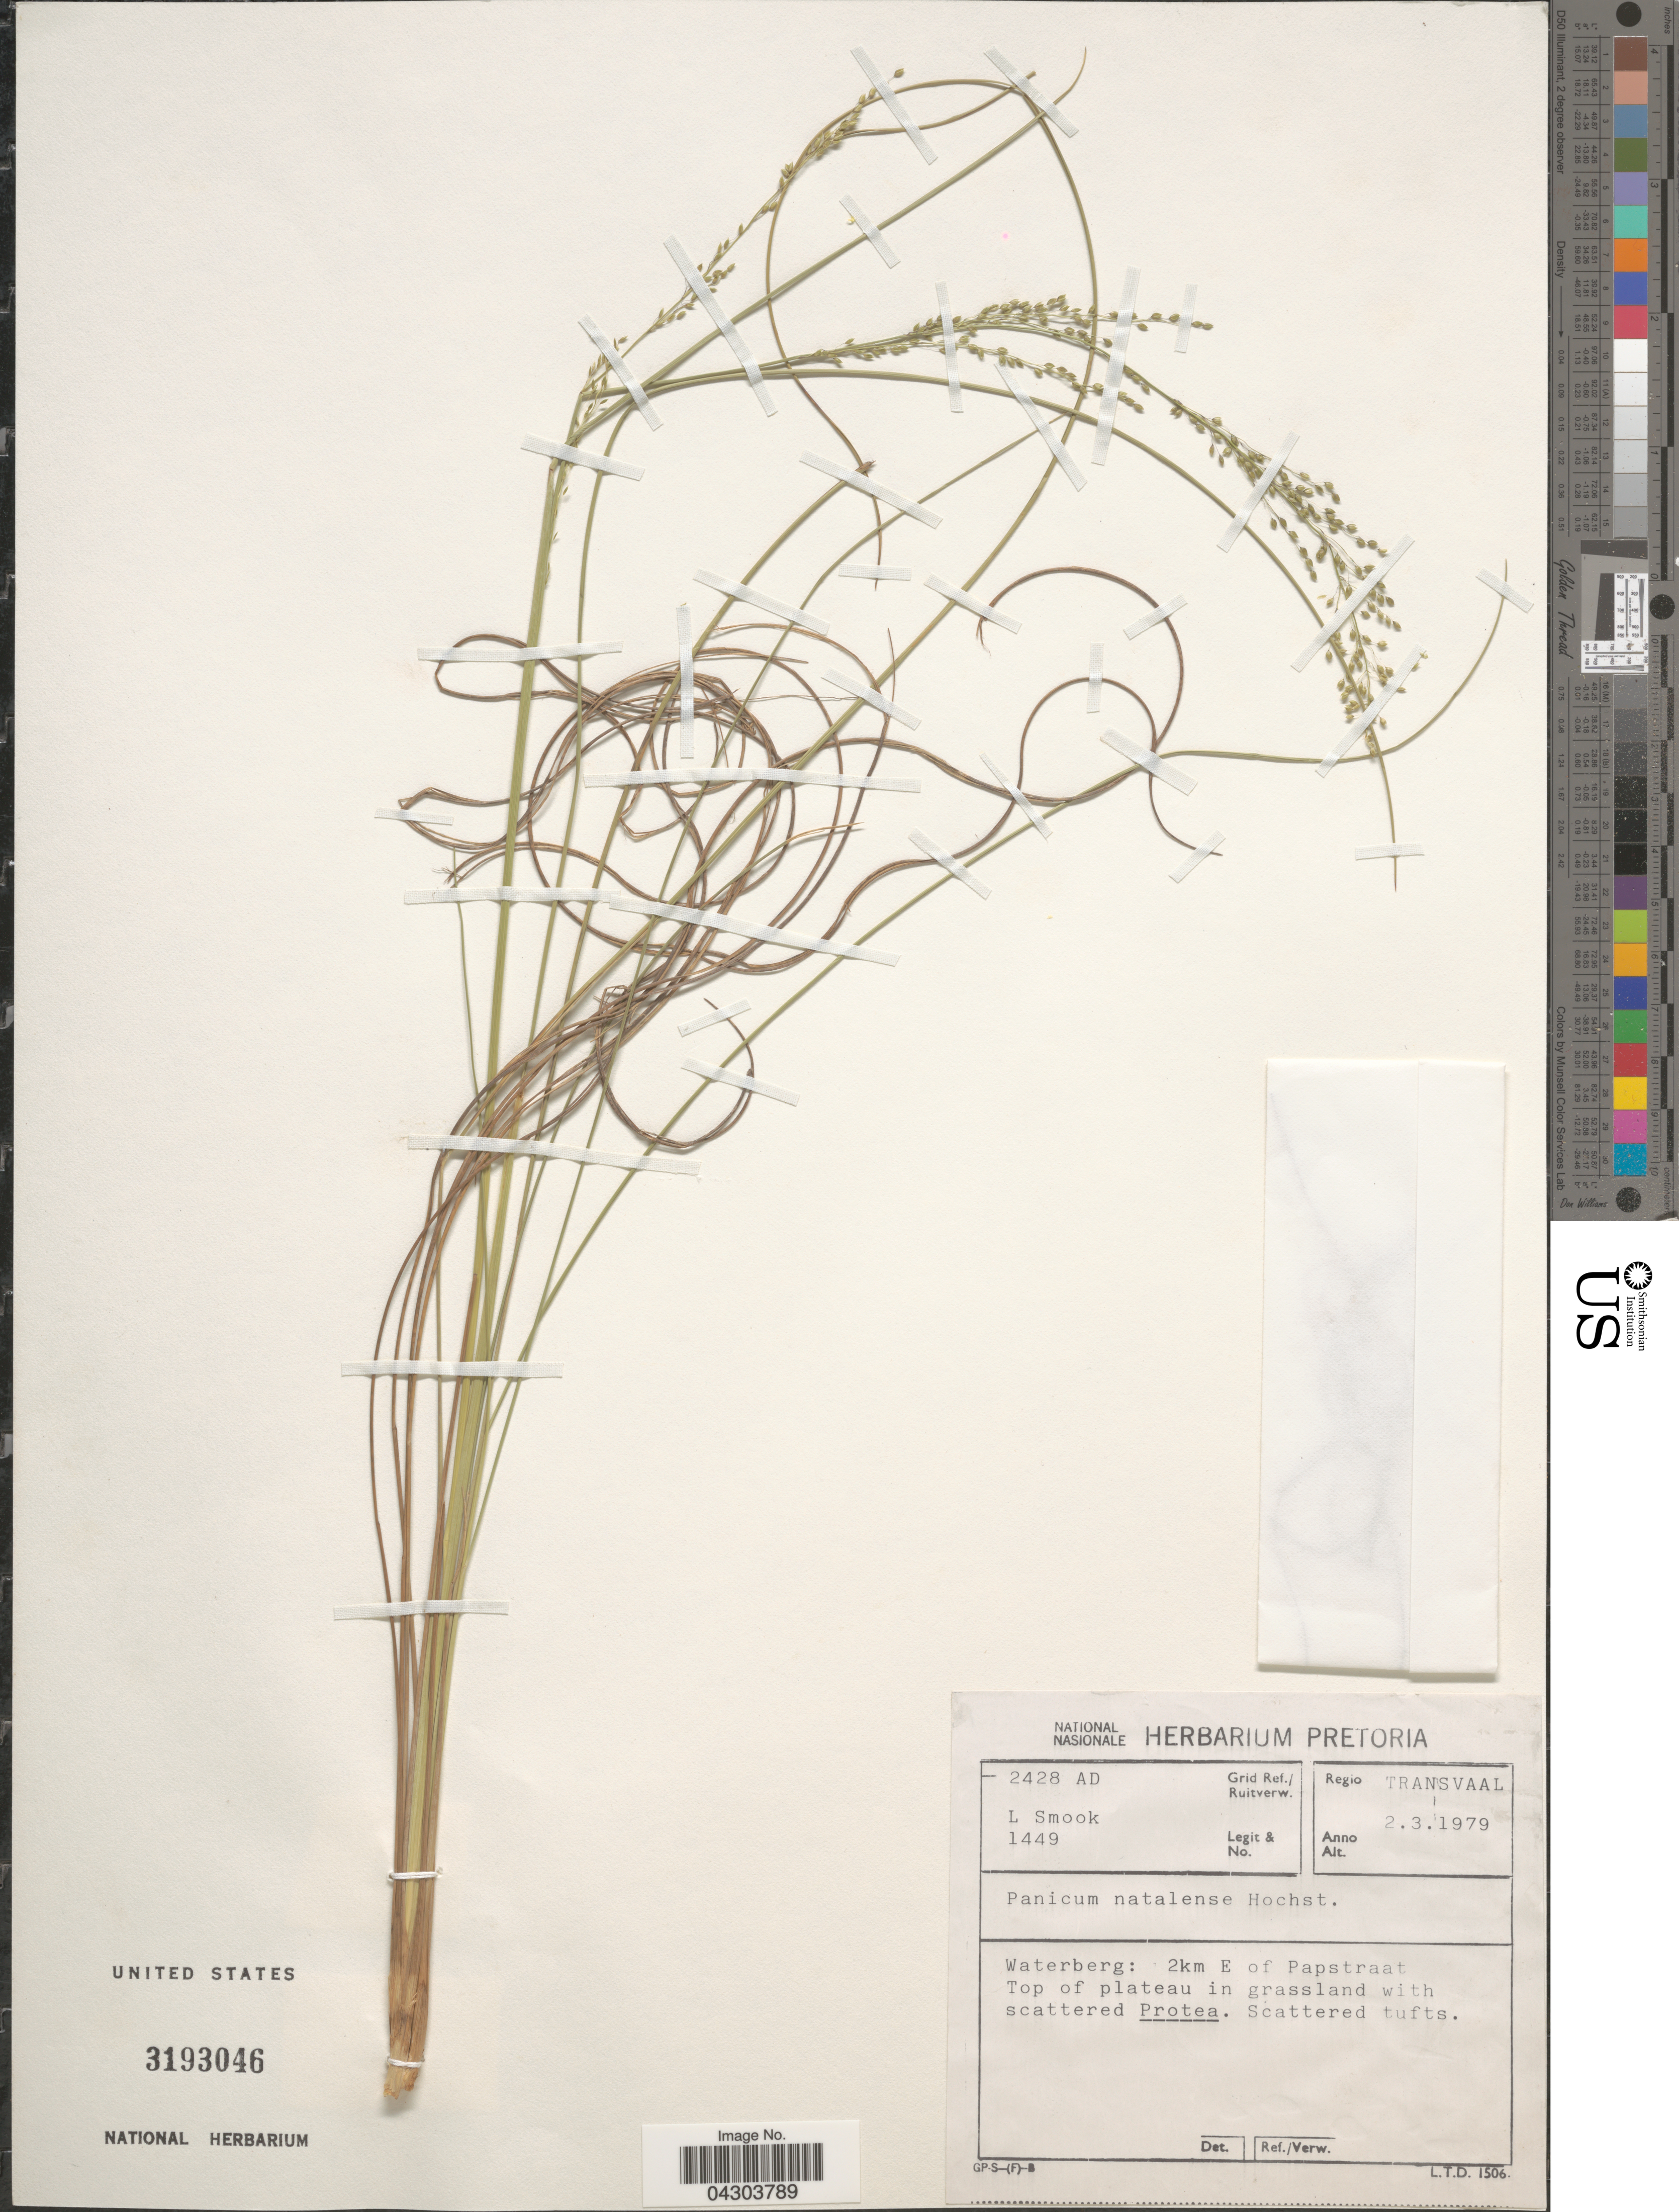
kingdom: Plantae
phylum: Tracheophyta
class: Liliopsida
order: Poales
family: Poaceae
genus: Panicum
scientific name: Panicum natalense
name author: Hochst.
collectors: L. Smook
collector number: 449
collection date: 1979-03-02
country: South Africa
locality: Grid Ref./Ruitverw. 2428 AD. Regio Transvaal. Waterberg: 2km E of Papstraat.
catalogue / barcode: US 3193046